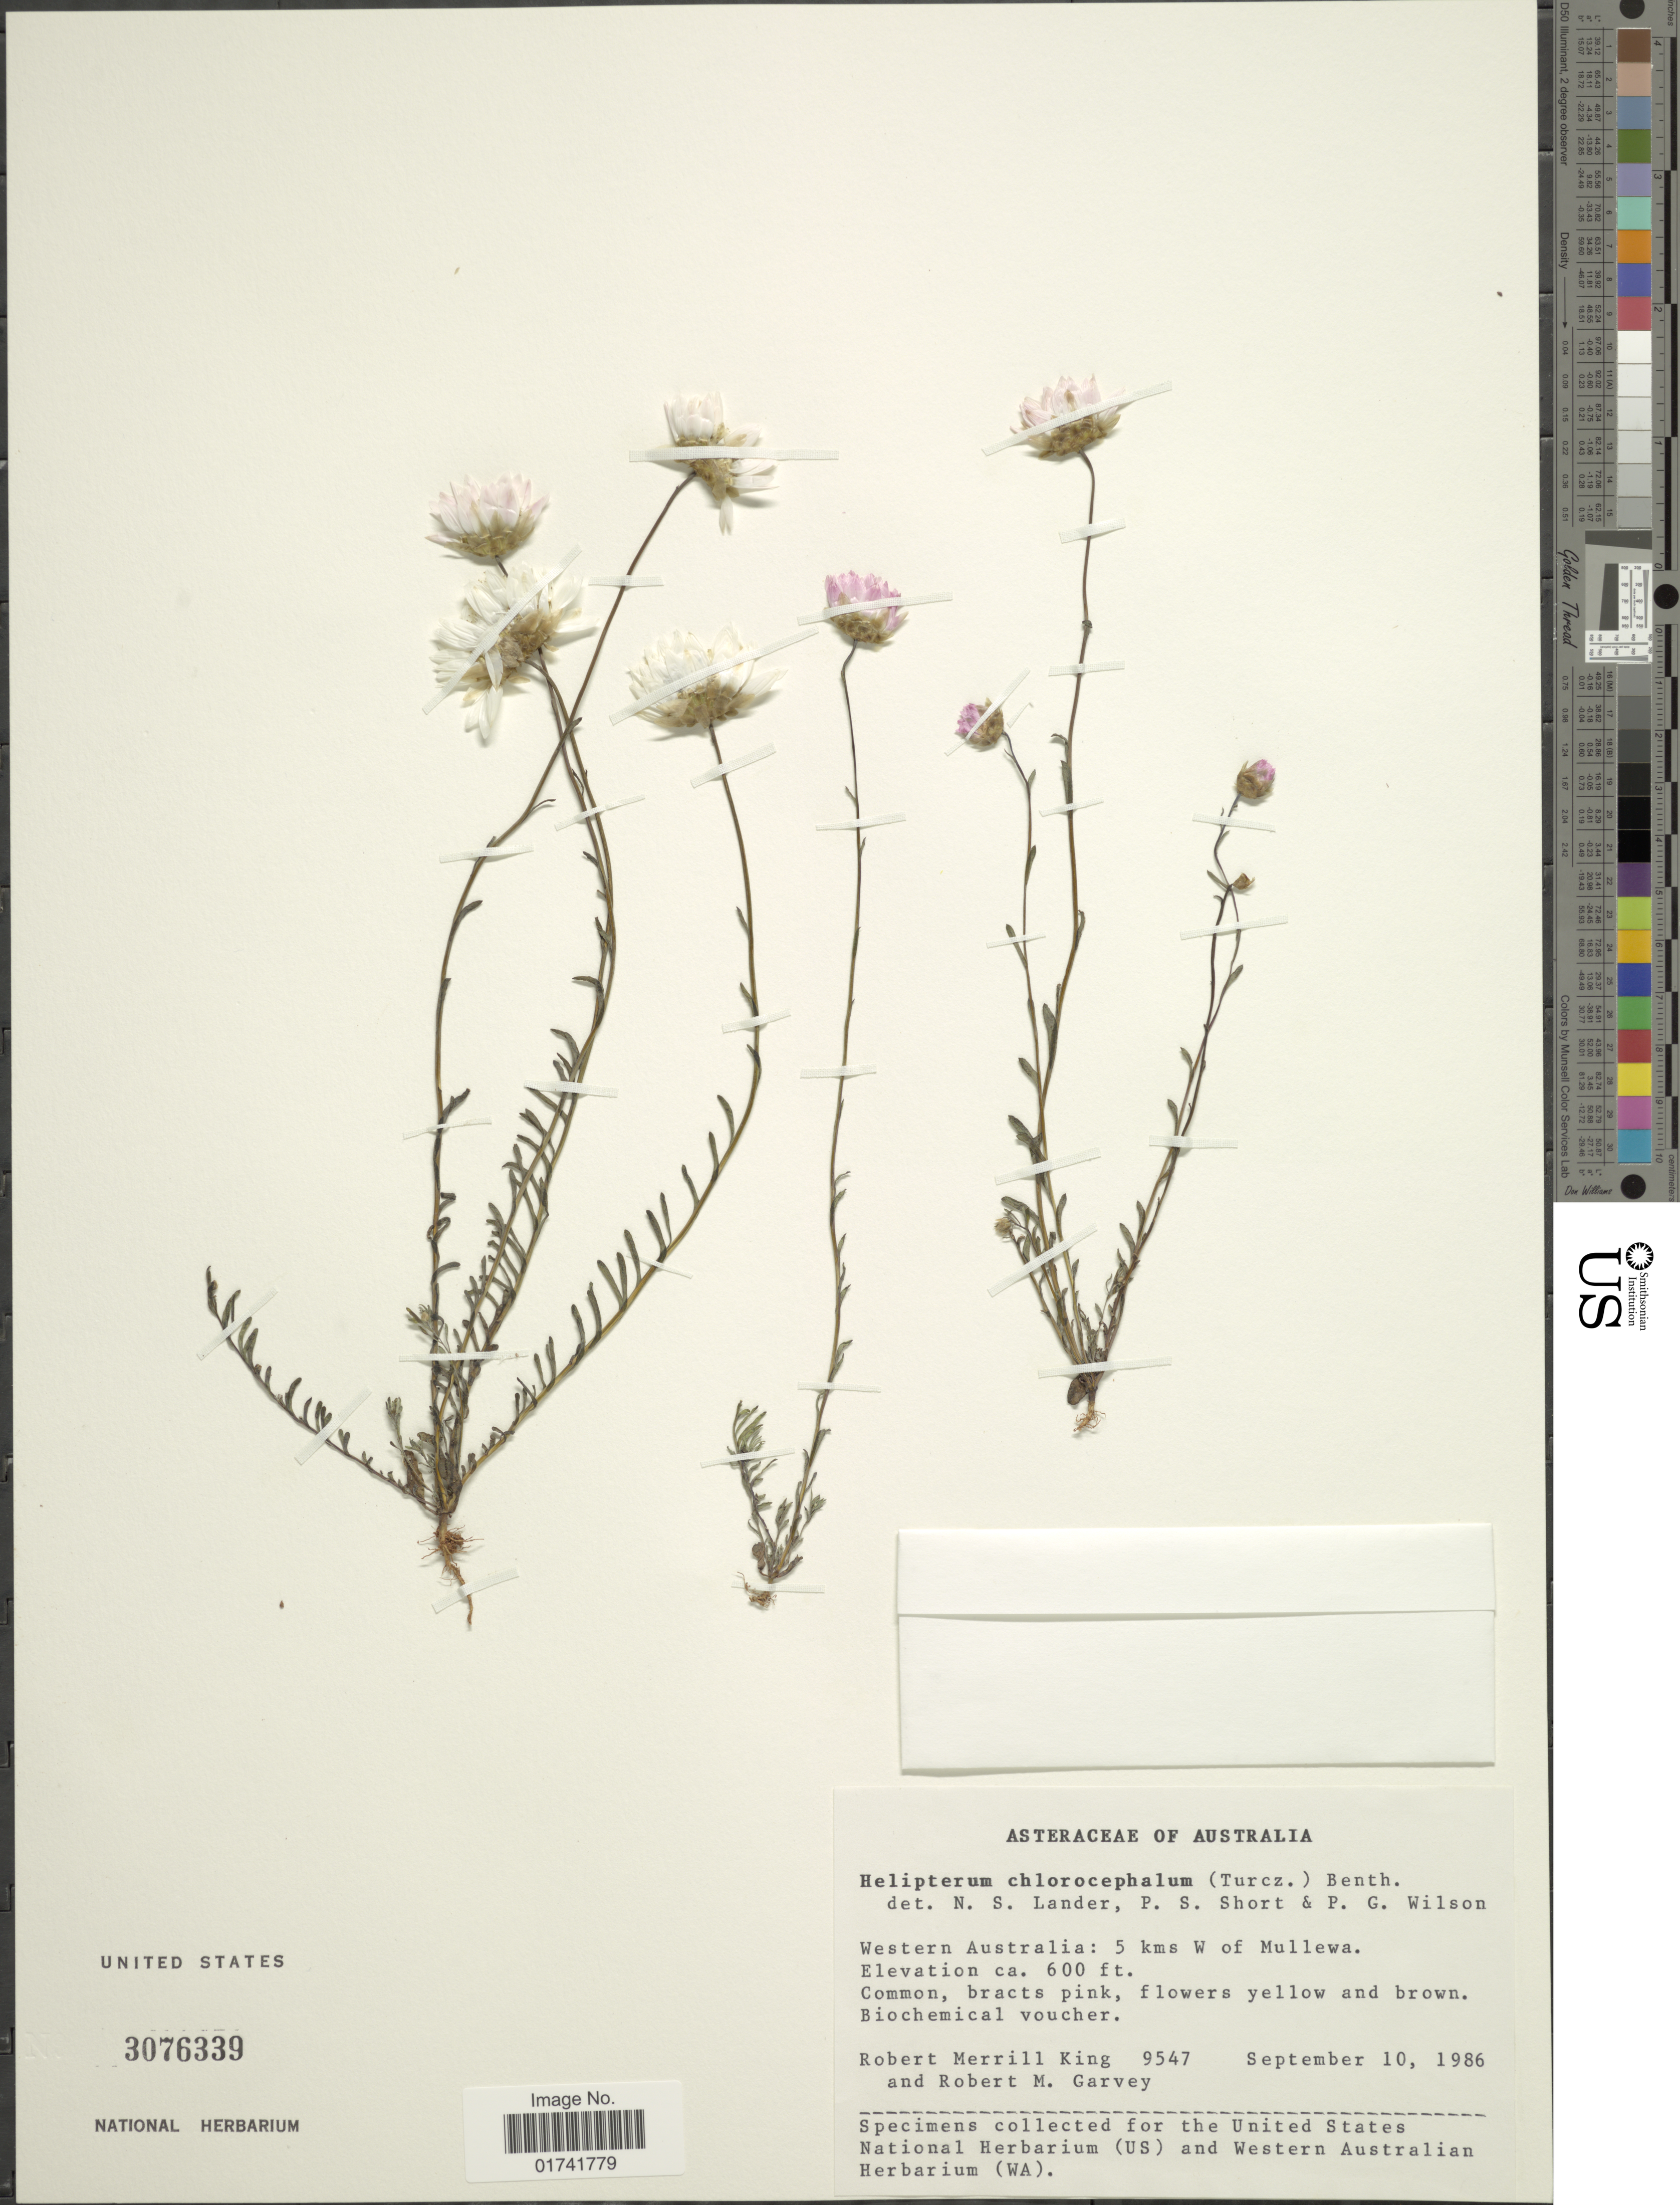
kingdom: Plantae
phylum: Tracheophyta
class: Magnoliopsida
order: Asterales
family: Asteraceae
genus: Rhodanthe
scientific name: Rhodanthe chlorocephala subsp. chlorocephala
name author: (Turcz.) Paul G. Wilson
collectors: R. M. King & R. Garvey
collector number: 9547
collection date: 1986-09-10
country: Australia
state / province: Western Australia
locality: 5 kms W of Mullewa.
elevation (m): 183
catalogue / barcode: US 3076339